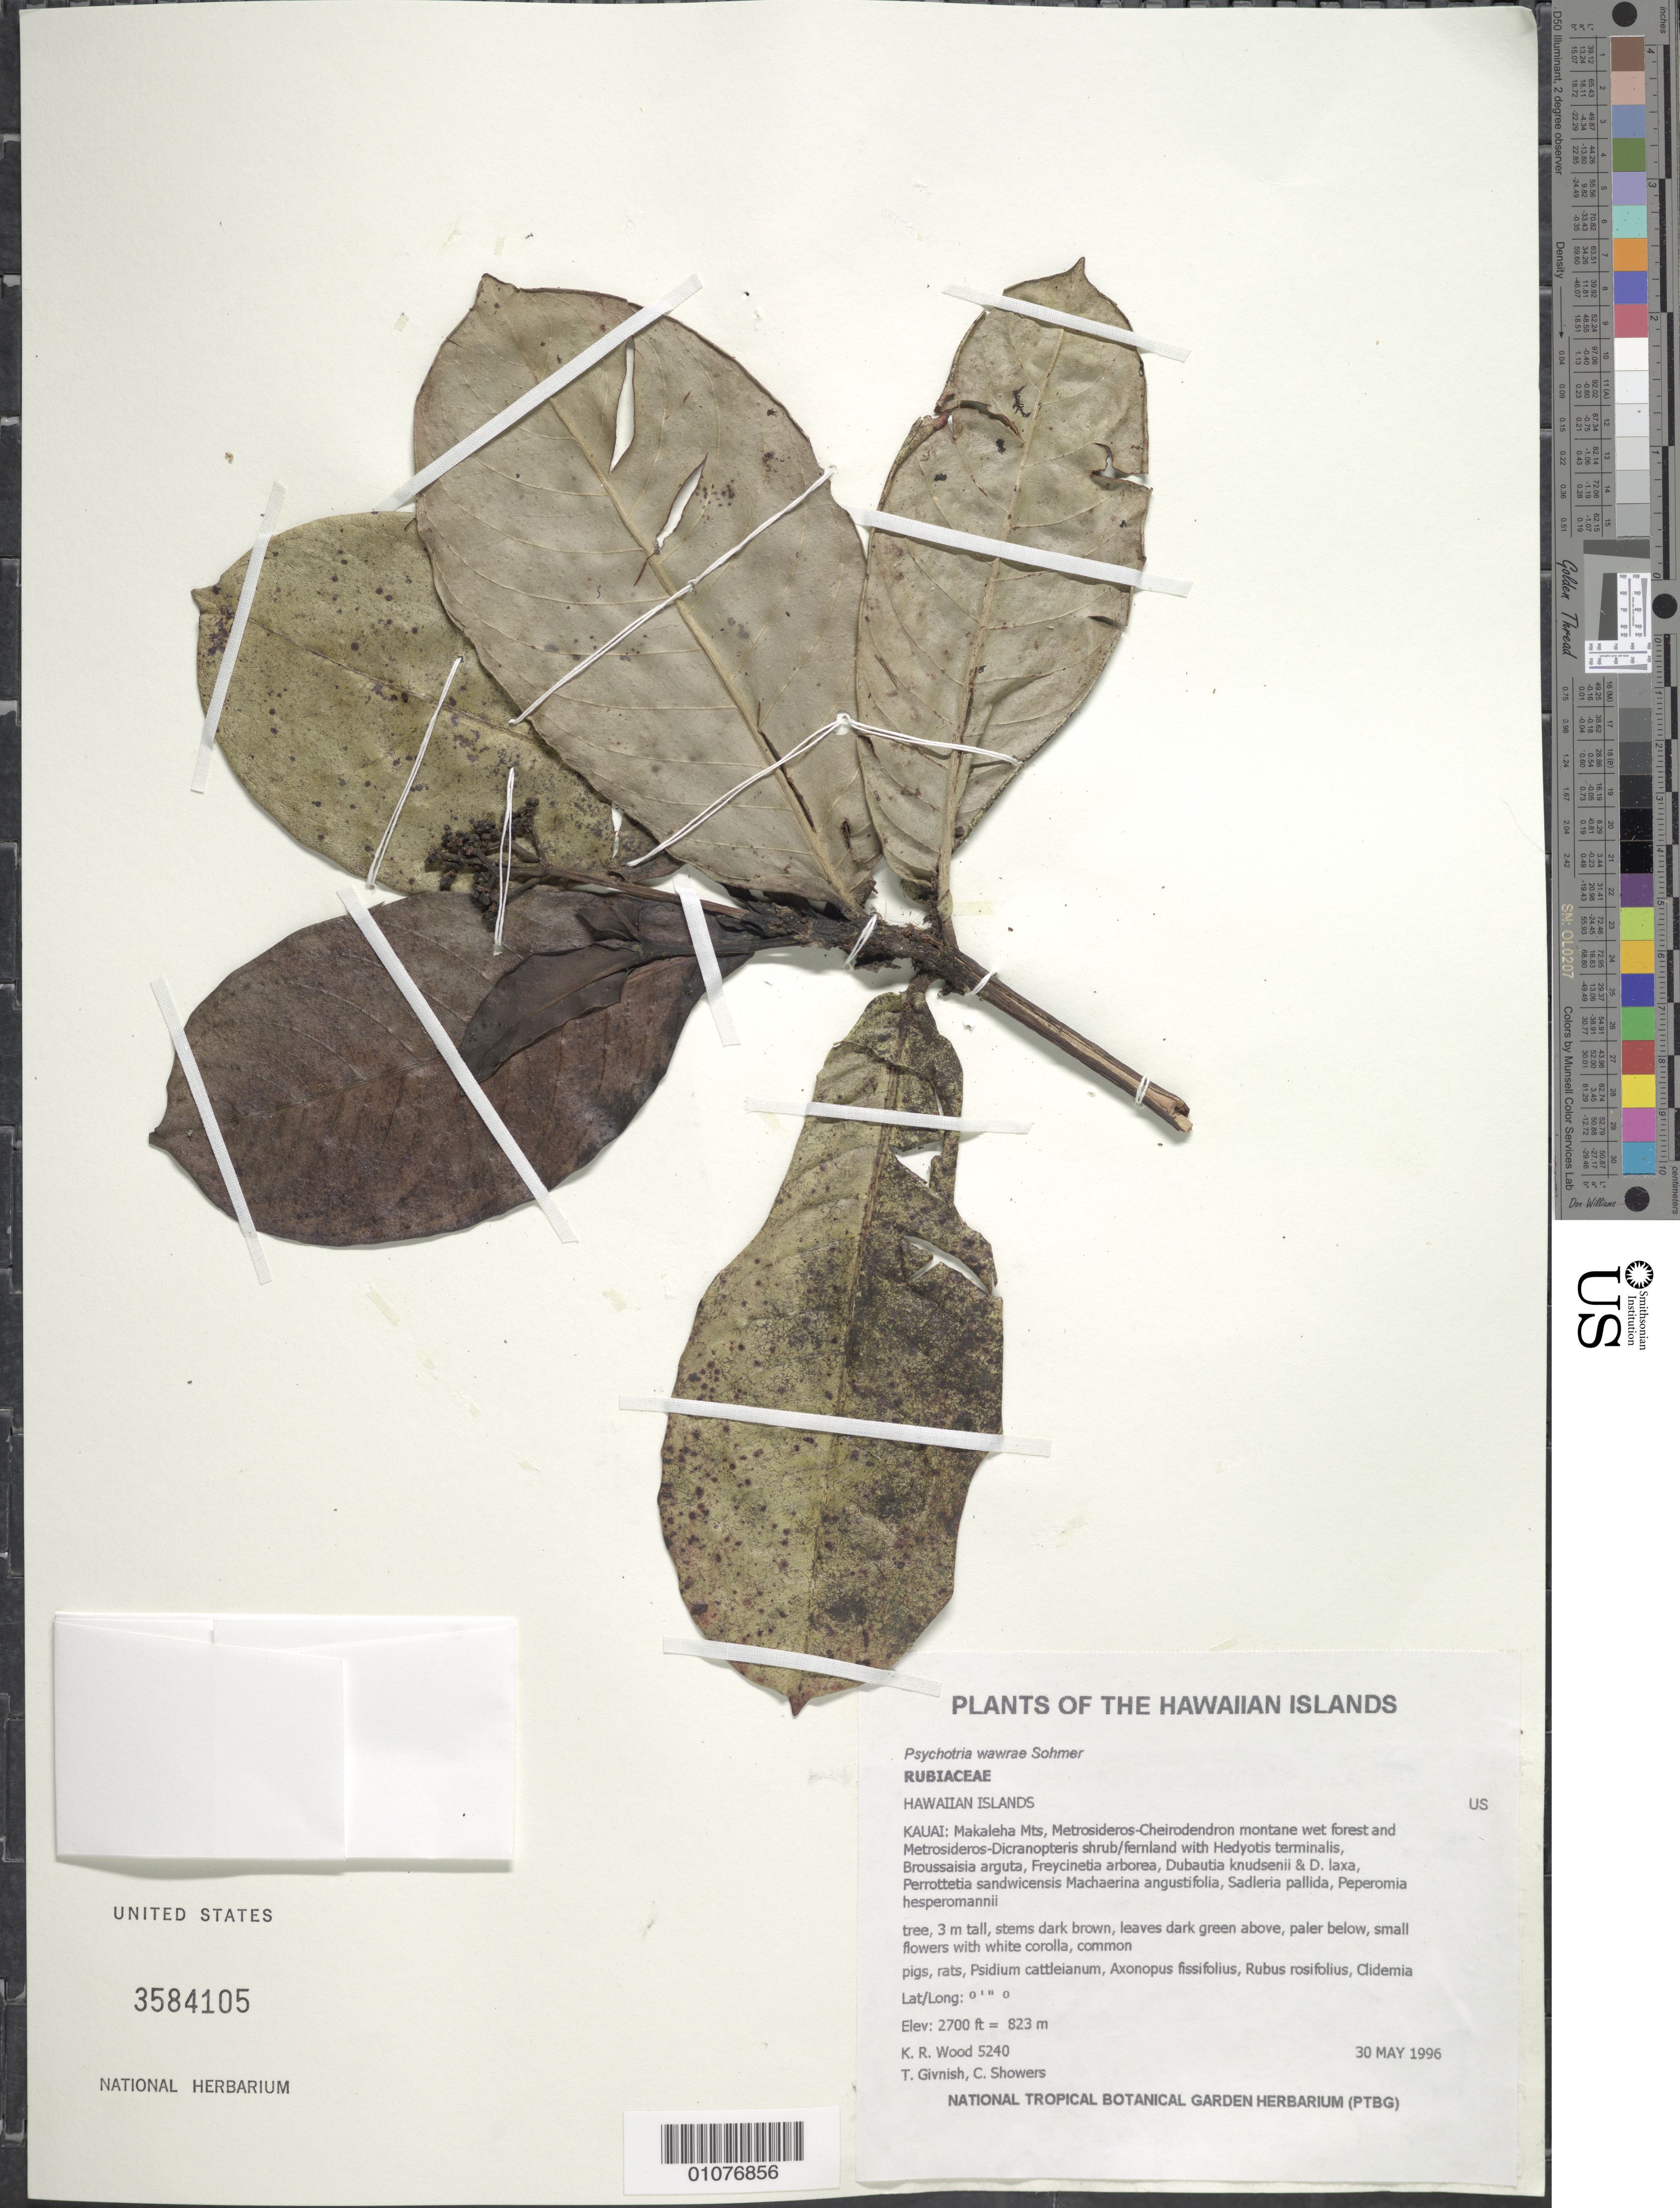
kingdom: Plantae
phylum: Tracheophyta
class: Magnoliopsida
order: Gentianales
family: Rubiaceae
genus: Psychotria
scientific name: Psychotria wawrae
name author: Sohmer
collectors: K. R. Wood, T. J. Givnish & C. Showers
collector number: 5240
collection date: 1996-05-30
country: United States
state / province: Hawaii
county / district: Kaui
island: Kaua'i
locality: Makaleha Mts.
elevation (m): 823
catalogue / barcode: US 3584105